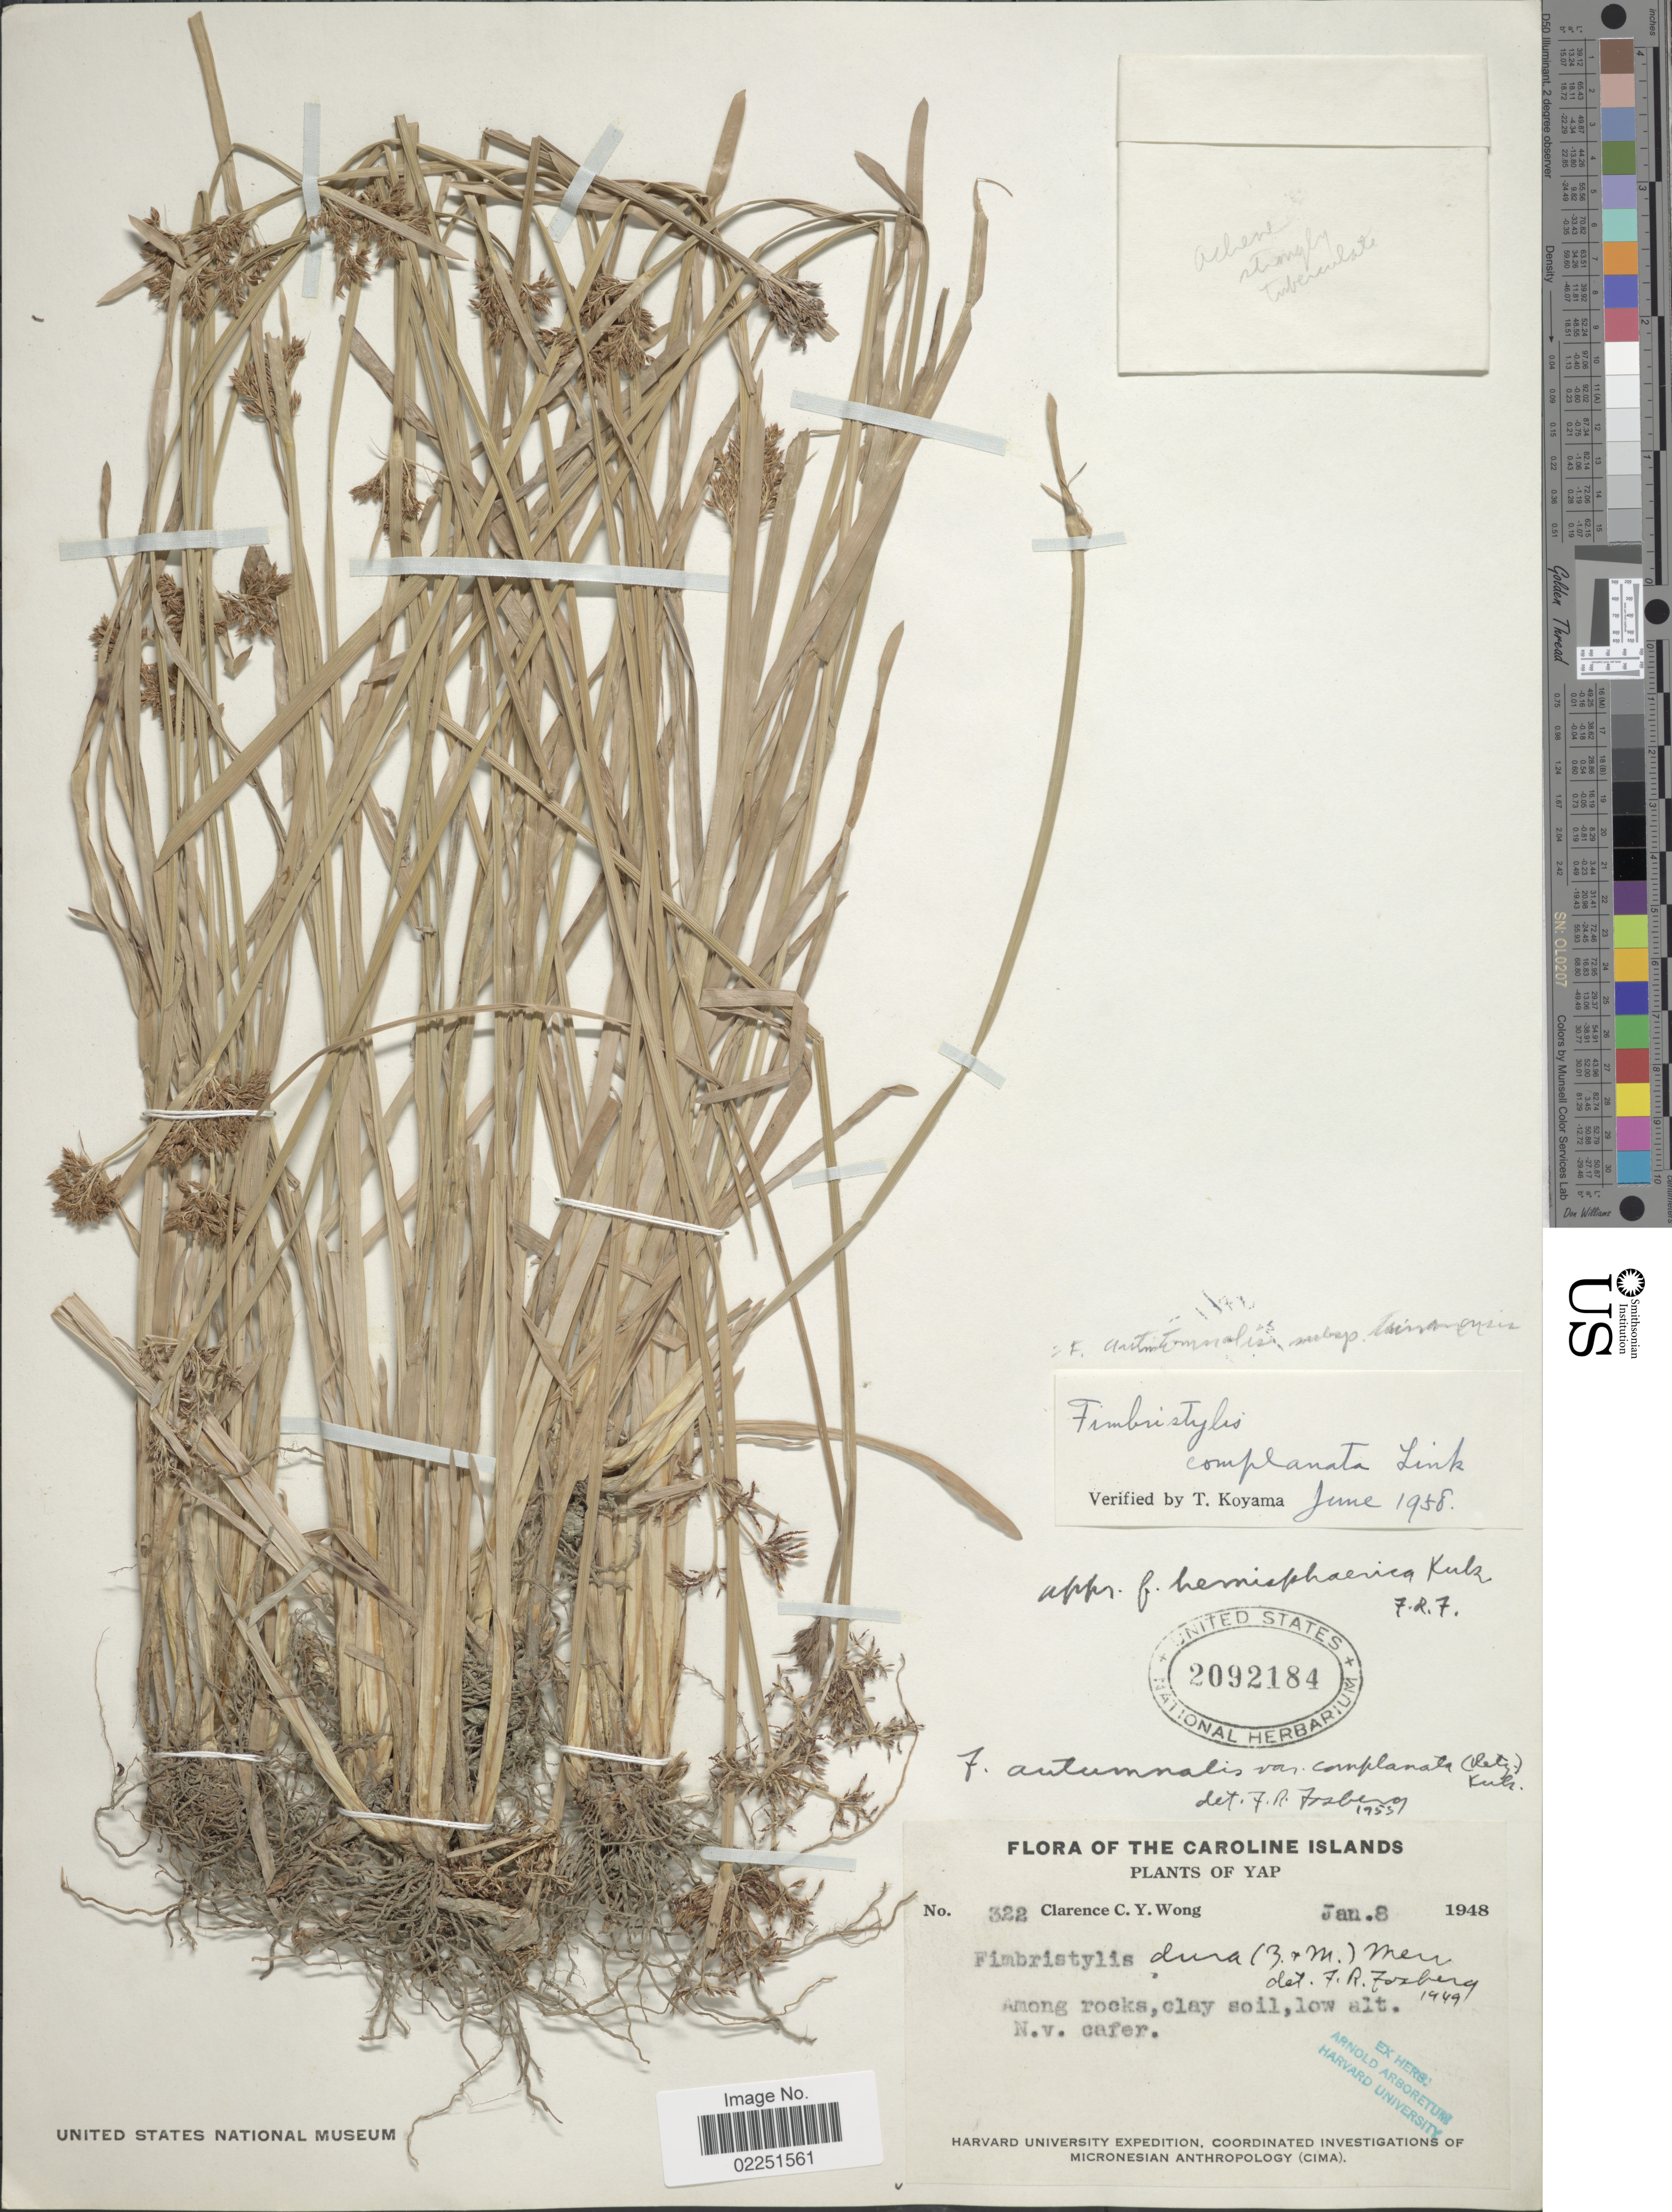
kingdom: Plantae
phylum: Tracheophyta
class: Liliopsida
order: Poales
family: Cyperaceae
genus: Fimbristylis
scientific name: Fimbristylis autumnalis (L.) Roem. & Schult.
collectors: C. Y. C. Wong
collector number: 322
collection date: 1948-01-08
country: Micronesia, Federated States of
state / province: Yap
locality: Caroline Islands, Yap.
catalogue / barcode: US 2092184